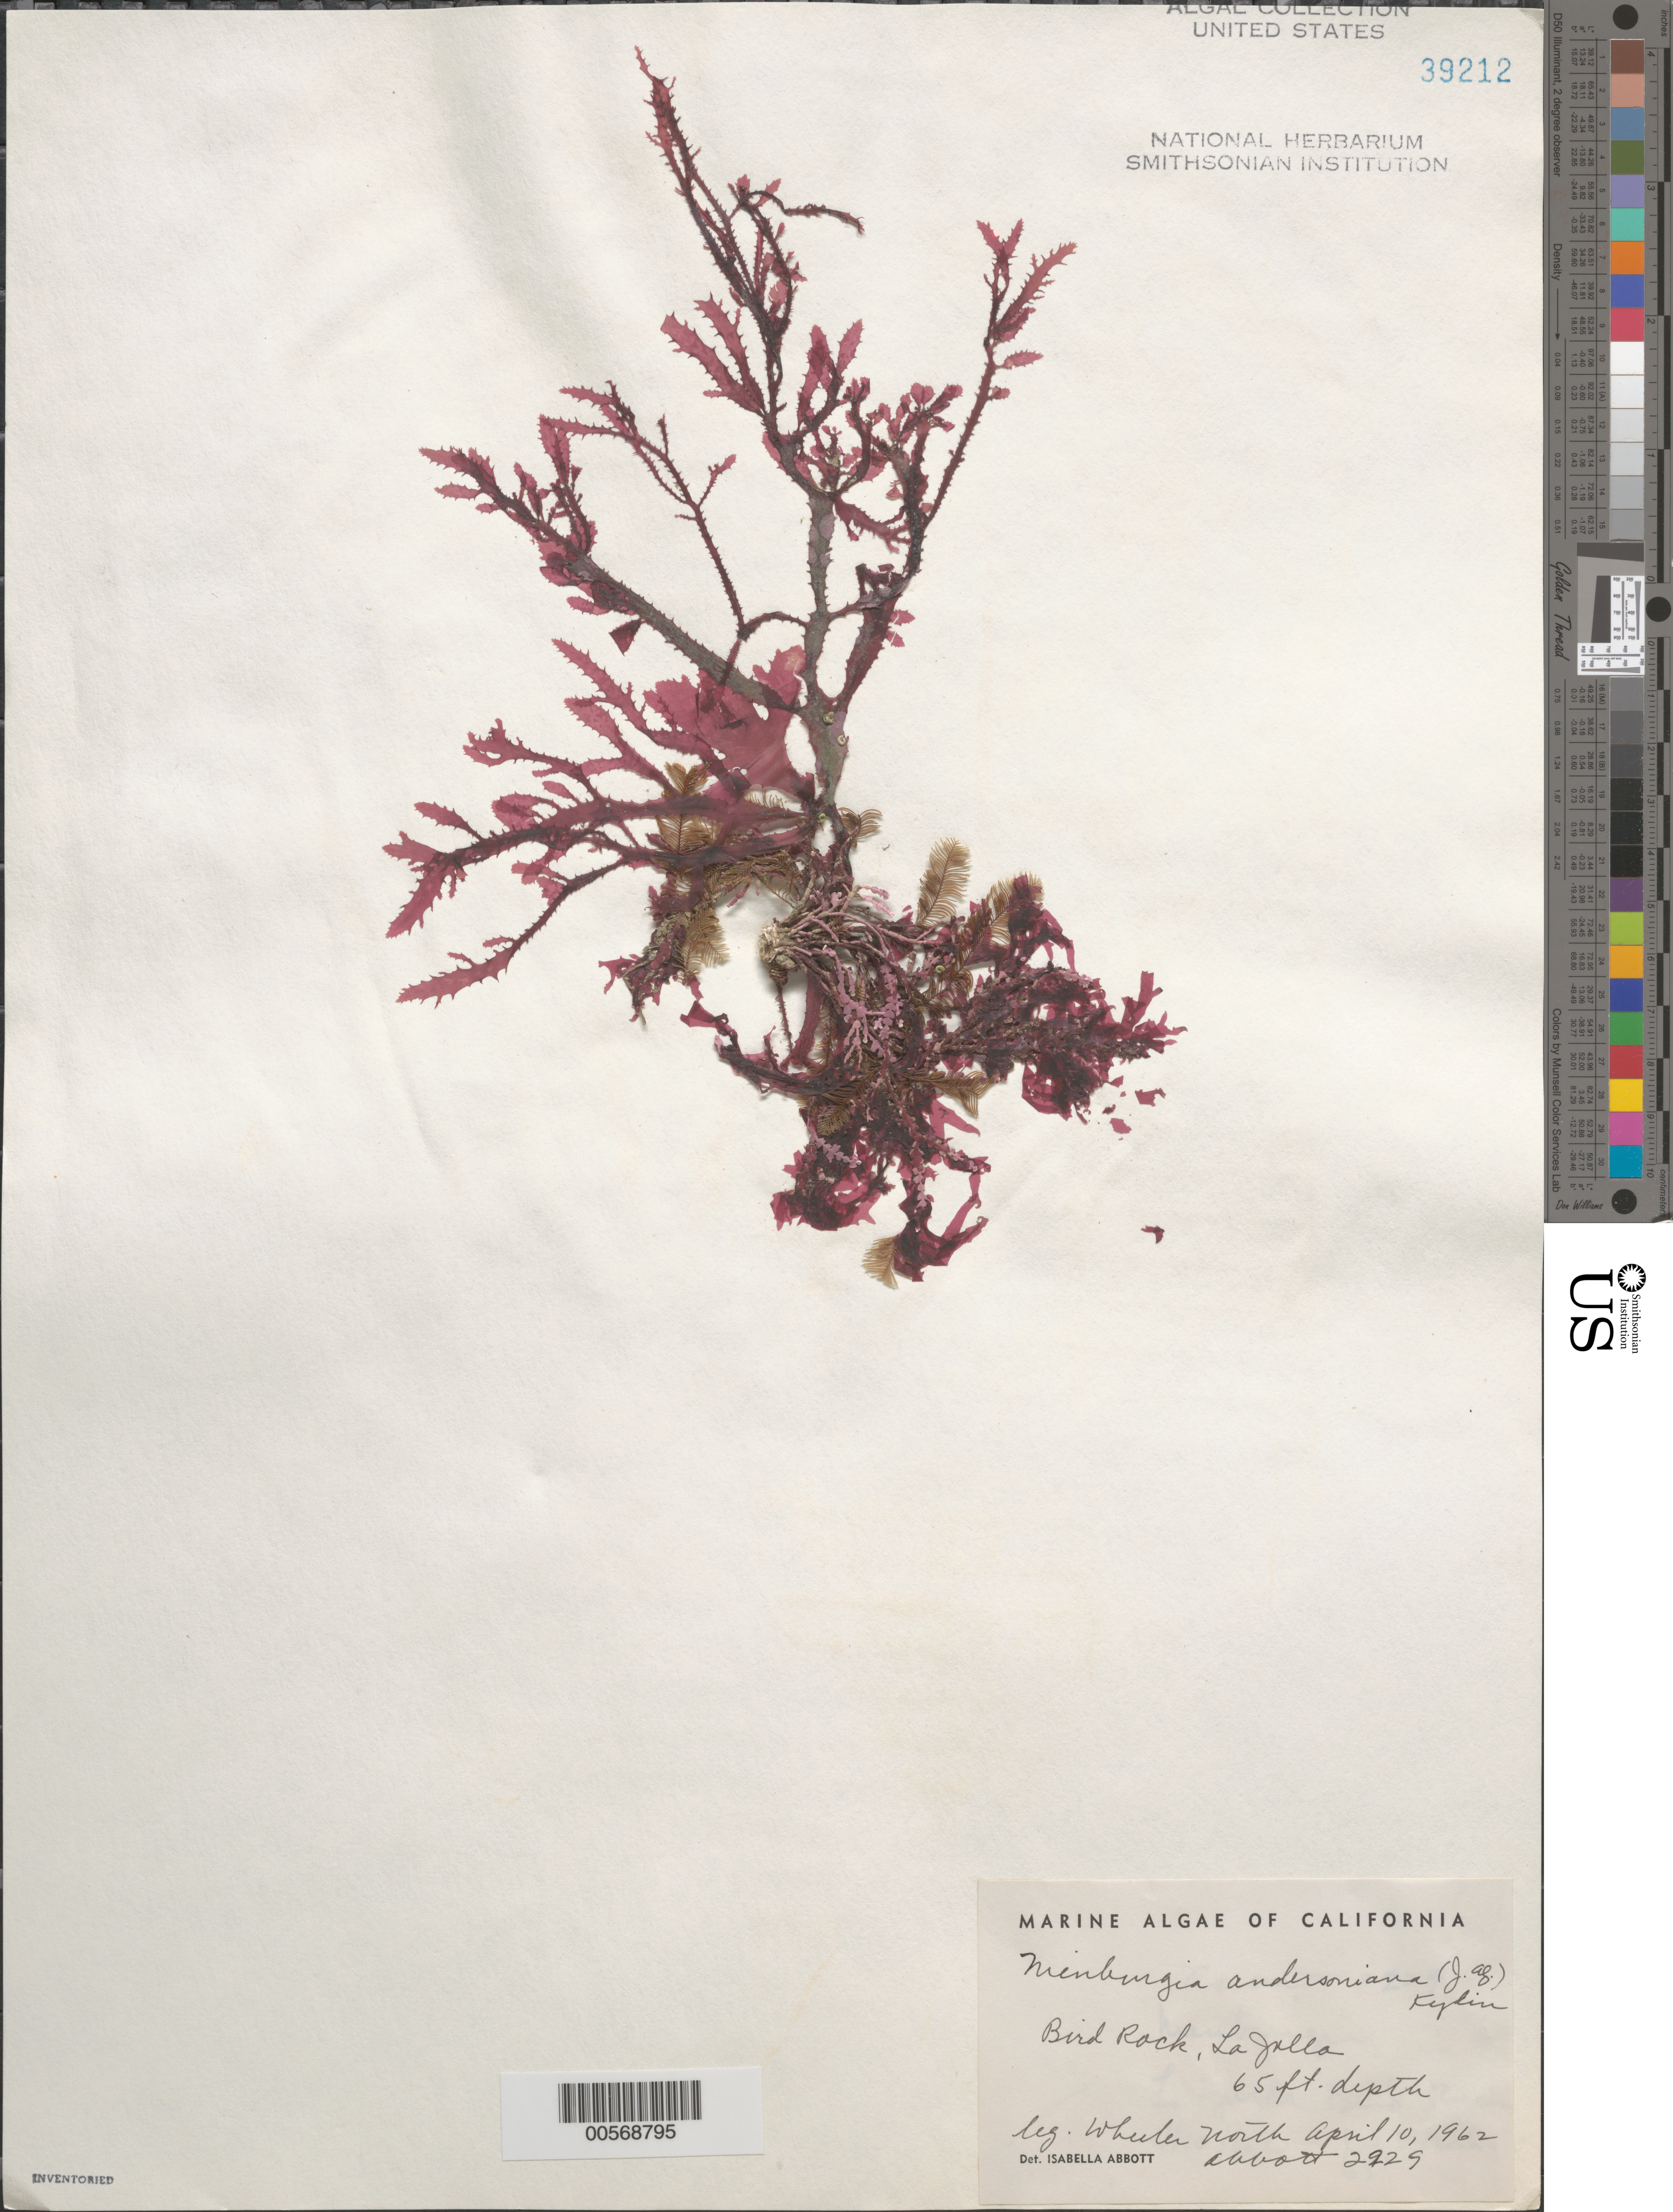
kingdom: Plantae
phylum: Rhodophyta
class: Florideophyceae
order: Ceramiales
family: Delesseriaceae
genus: Nienburgia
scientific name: Nienburgia andersoniana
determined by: Abbott, Isabella A.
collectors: W. North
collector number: IAA 2929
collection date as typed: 10 Apr 1962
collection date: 1962-04-10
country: United States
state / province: California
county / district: San Diego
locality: Bird Rock, La Jolla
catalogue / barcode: US 39212